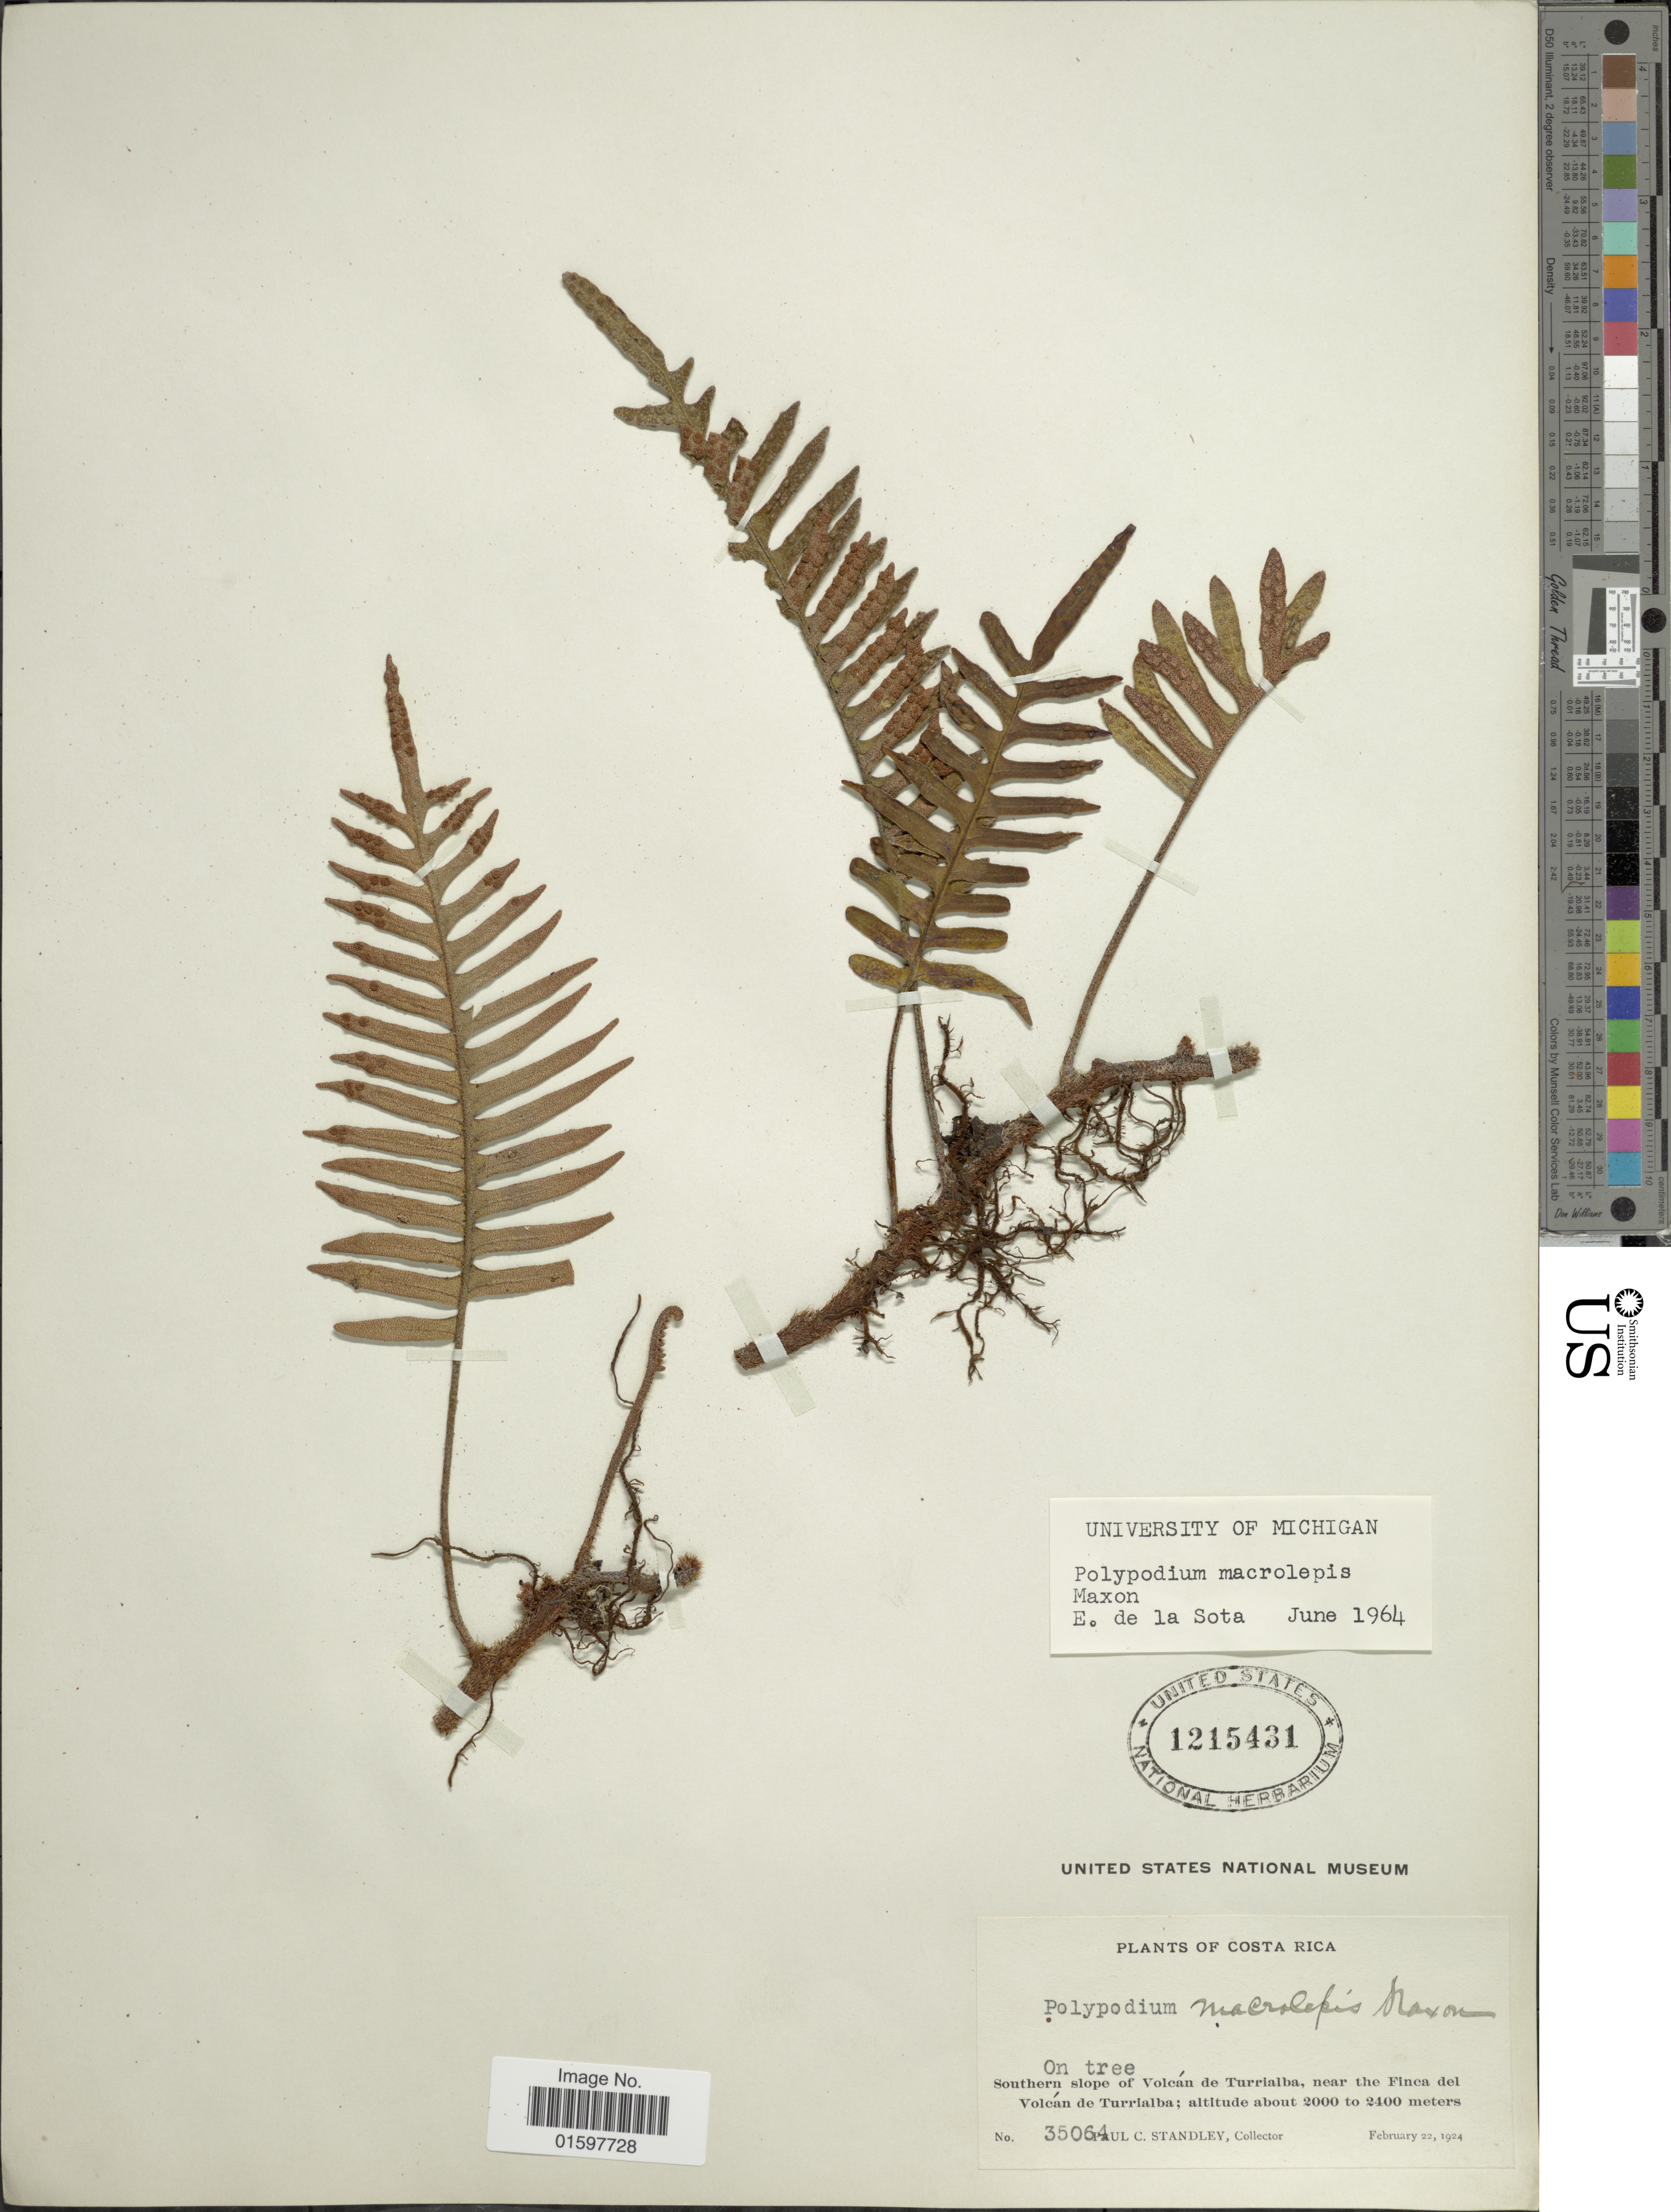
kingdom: Plantae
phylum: Tracheophyta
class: Polypodiopsida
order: Polypodiales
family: Polypodiaceae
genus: Pleopeltis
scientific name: Pleopeltis macrolepis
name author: (Maxon) A.R. Sm. & Tejero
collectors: P. C. Standley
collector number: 35064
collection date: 1924-02-22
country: Costa Rica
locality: Southern slope of Volcán de Turrialba, near the Finca del Volcán de Turrialba.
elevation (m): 2000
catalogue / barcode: US 1215431